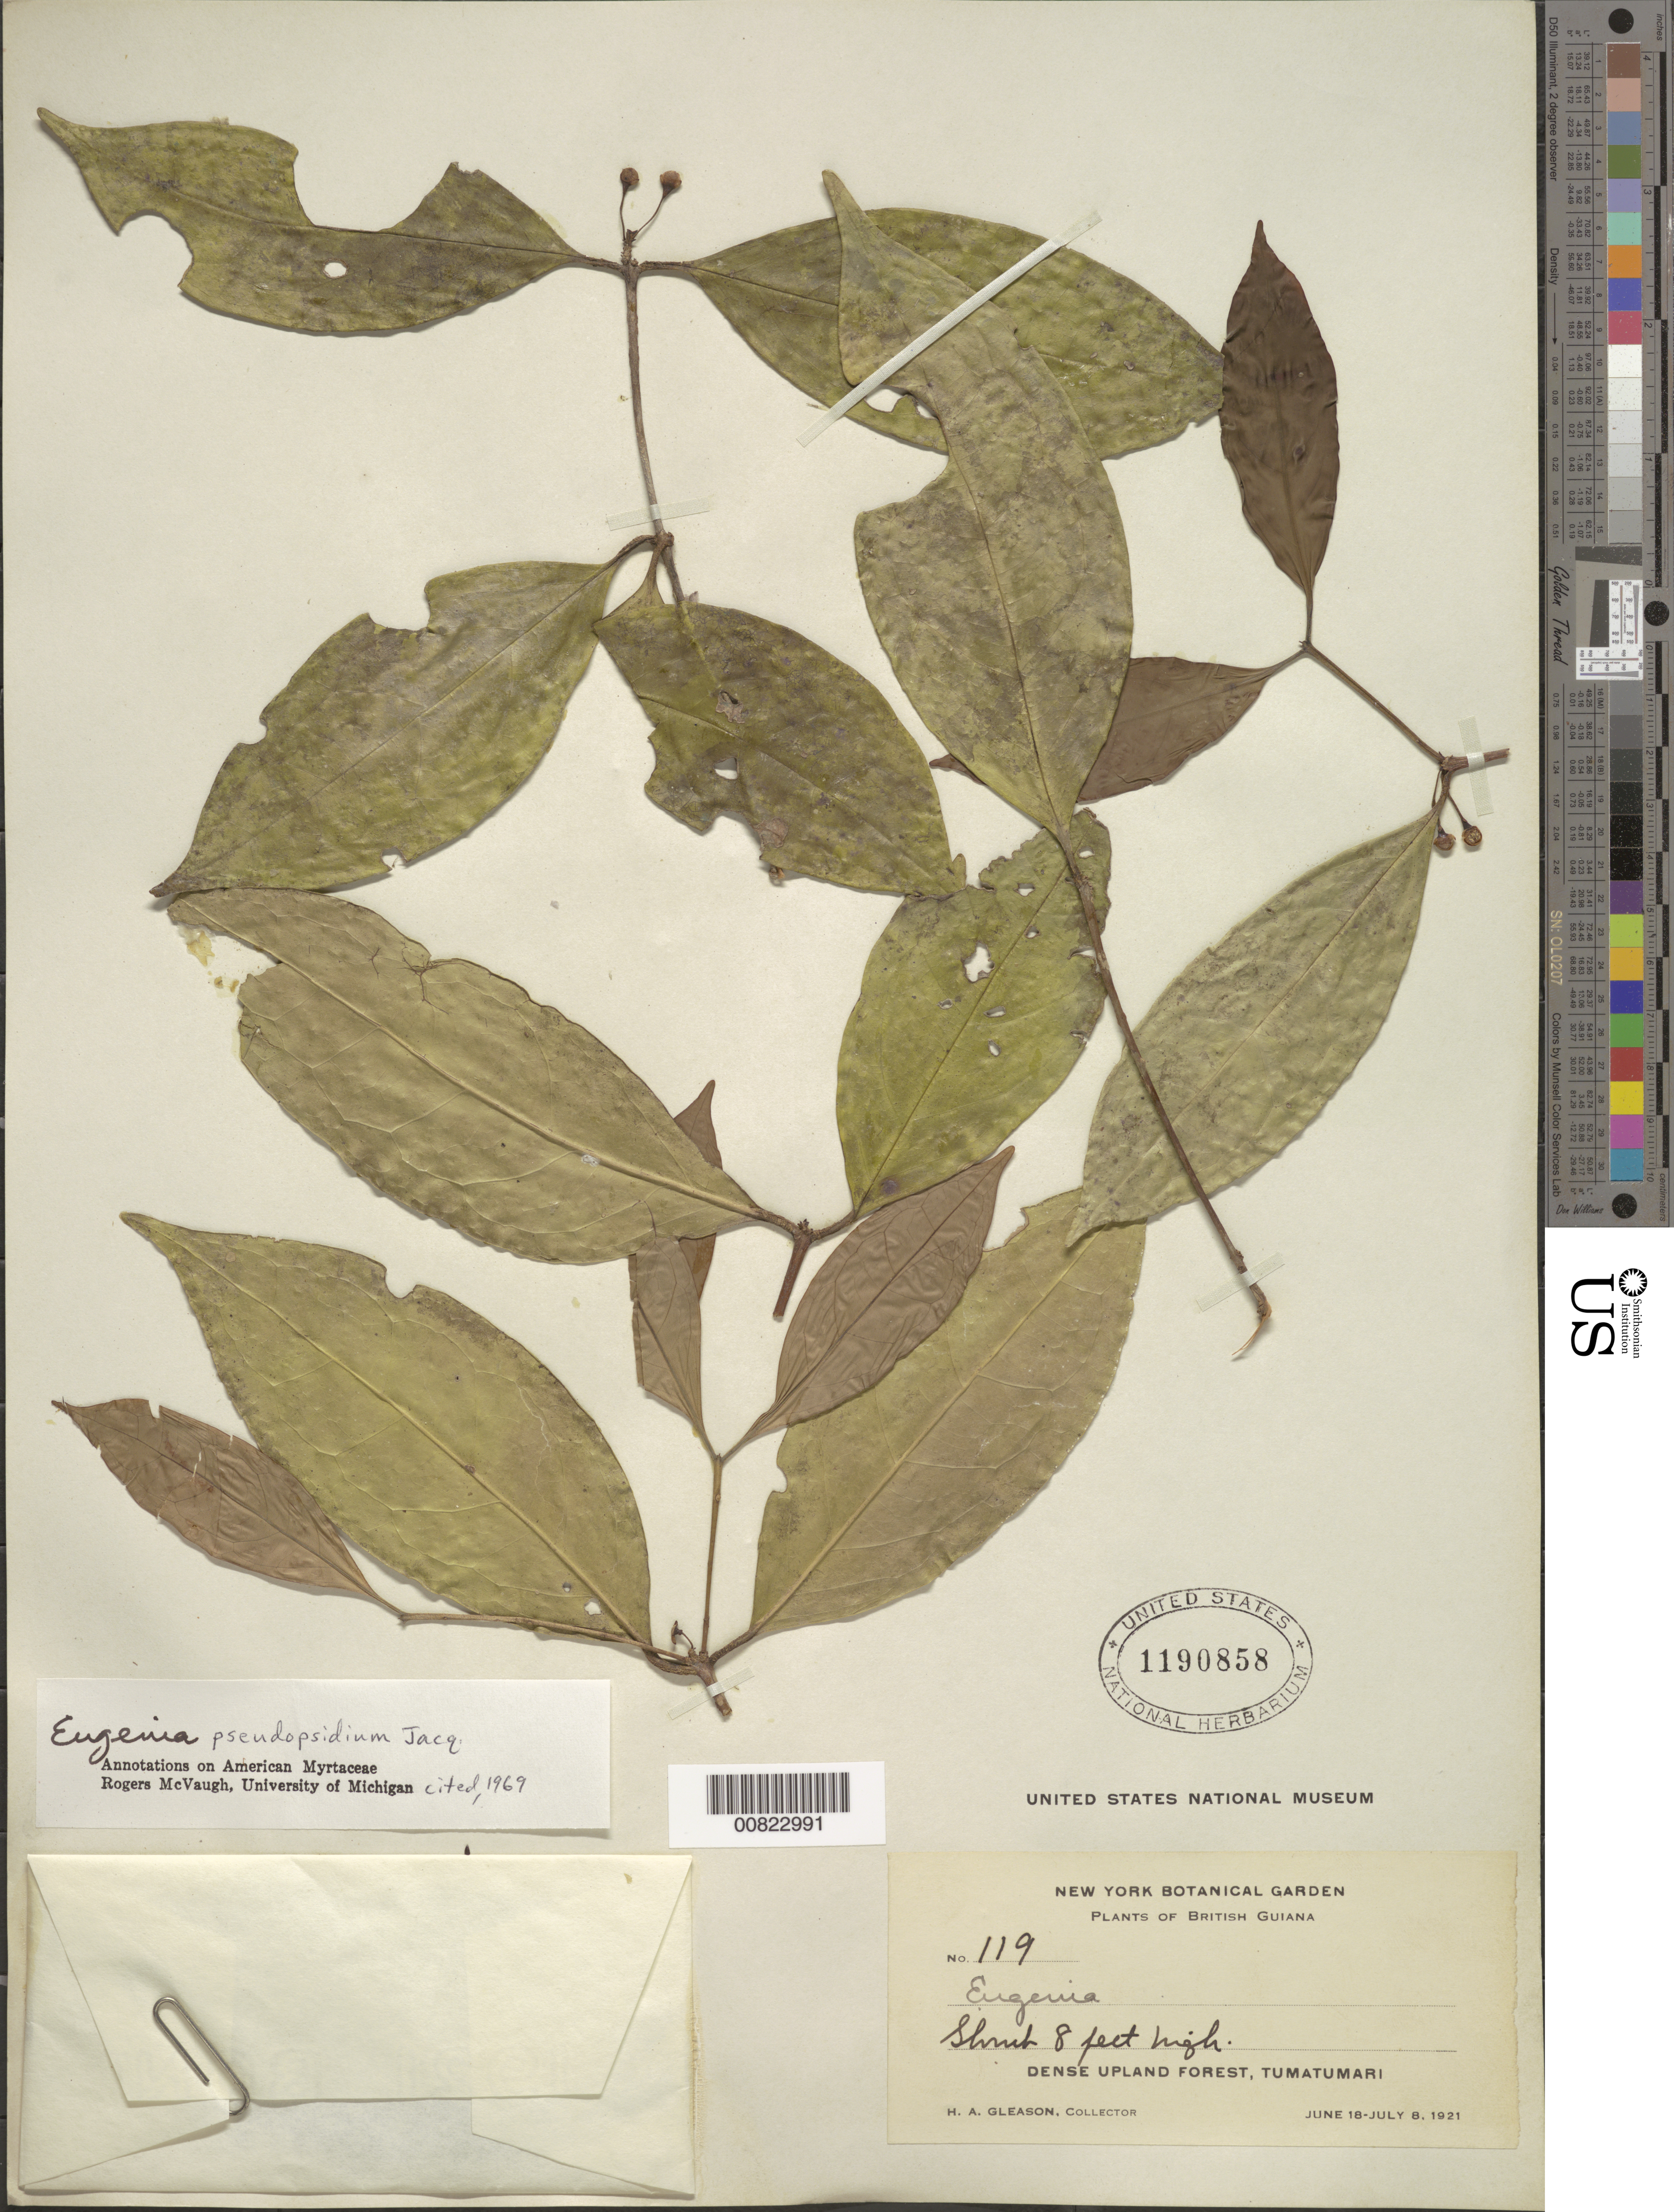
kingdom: Plantae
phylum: Tracheophyta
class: Magnoliopsida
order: Myrtales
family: Myrtaceae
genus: Eugenia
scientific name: Eugenia pseudopsidium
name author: Jacq.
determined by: McVaugh, R.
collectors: H. A. Gleason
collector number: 119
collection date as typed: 18-Jun-21 to 8-Jul-21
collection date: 1921-06-18/1921-07-08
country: Guyana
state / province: Potaro-Siparuni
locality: Tumatumari Village, Potaro R.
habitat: Dense upland forest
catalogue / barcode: US 1190858